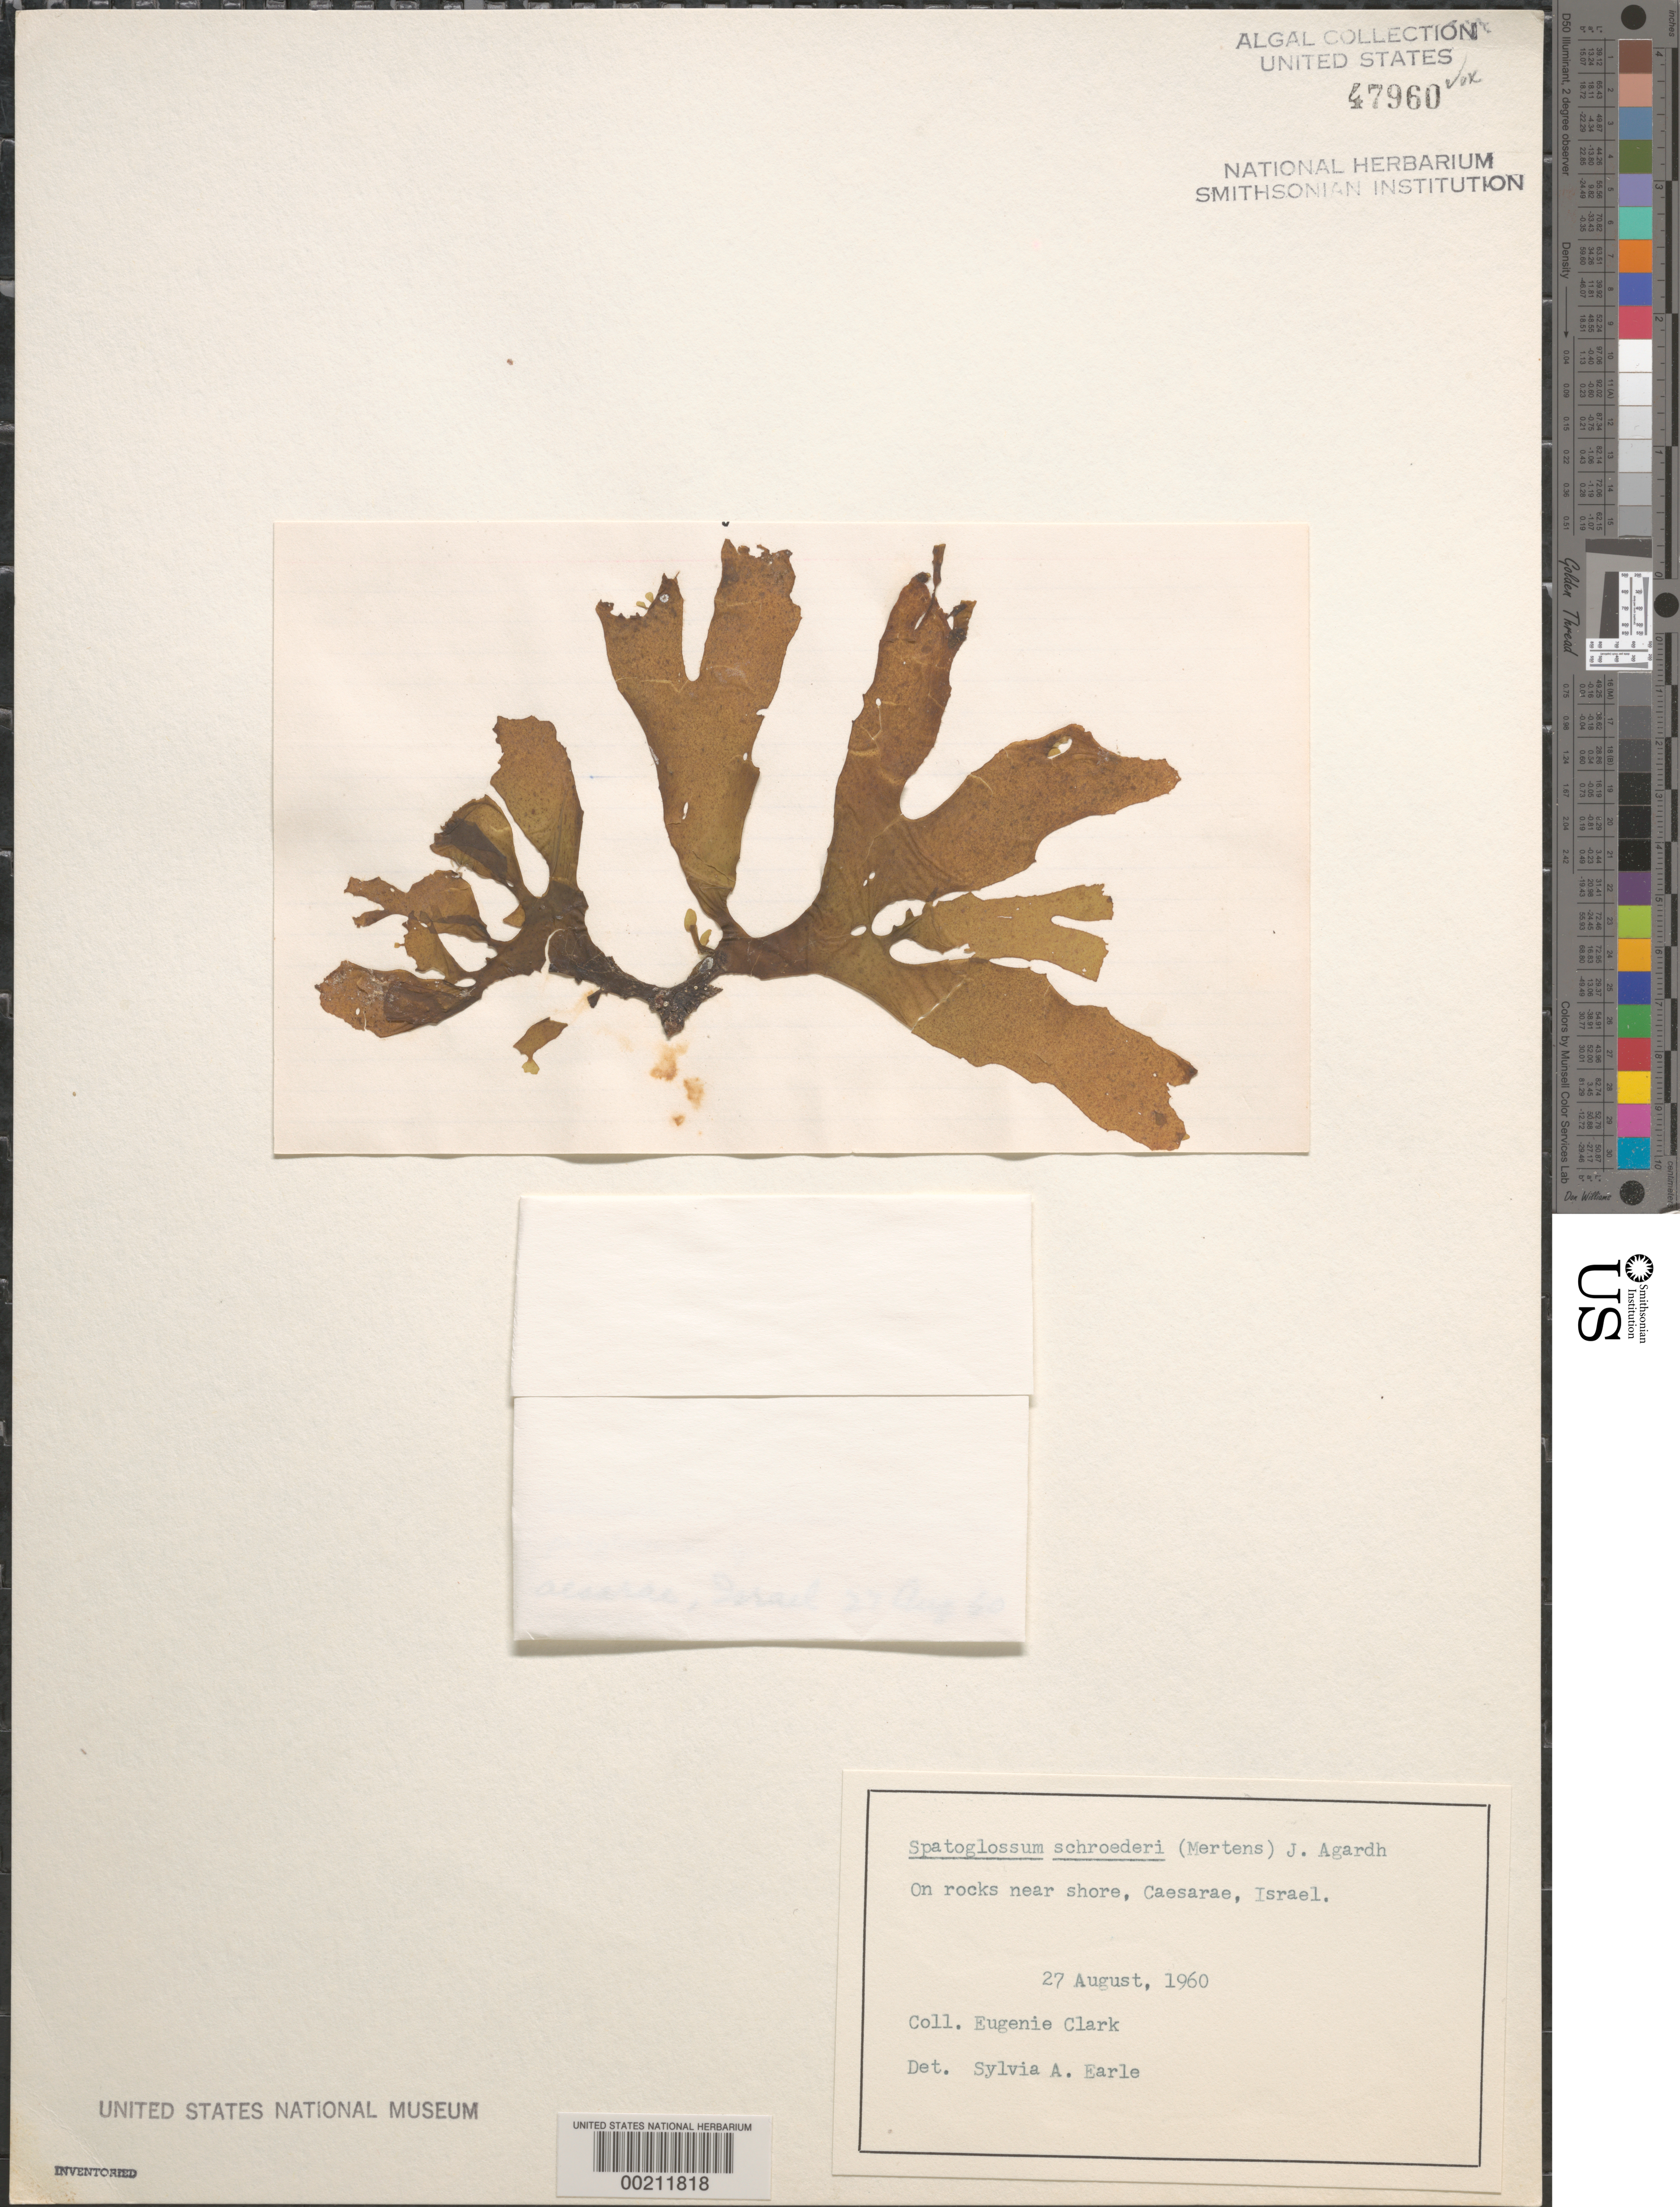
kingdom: Chromista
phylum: Ochrophyta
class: Phaeophyceae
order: Dictyotales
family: Dictyotaceae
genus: Spatoglossum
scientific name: Spatoglossum schroederi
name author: (C. Agardh) Kütz.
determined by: Earle, S. A.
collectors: E. Clark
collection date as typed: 27 Aug 1960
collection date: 1960-08-27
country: Israel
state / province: Haifa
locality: Qisarya (Caesarea)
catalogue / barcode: US 47960